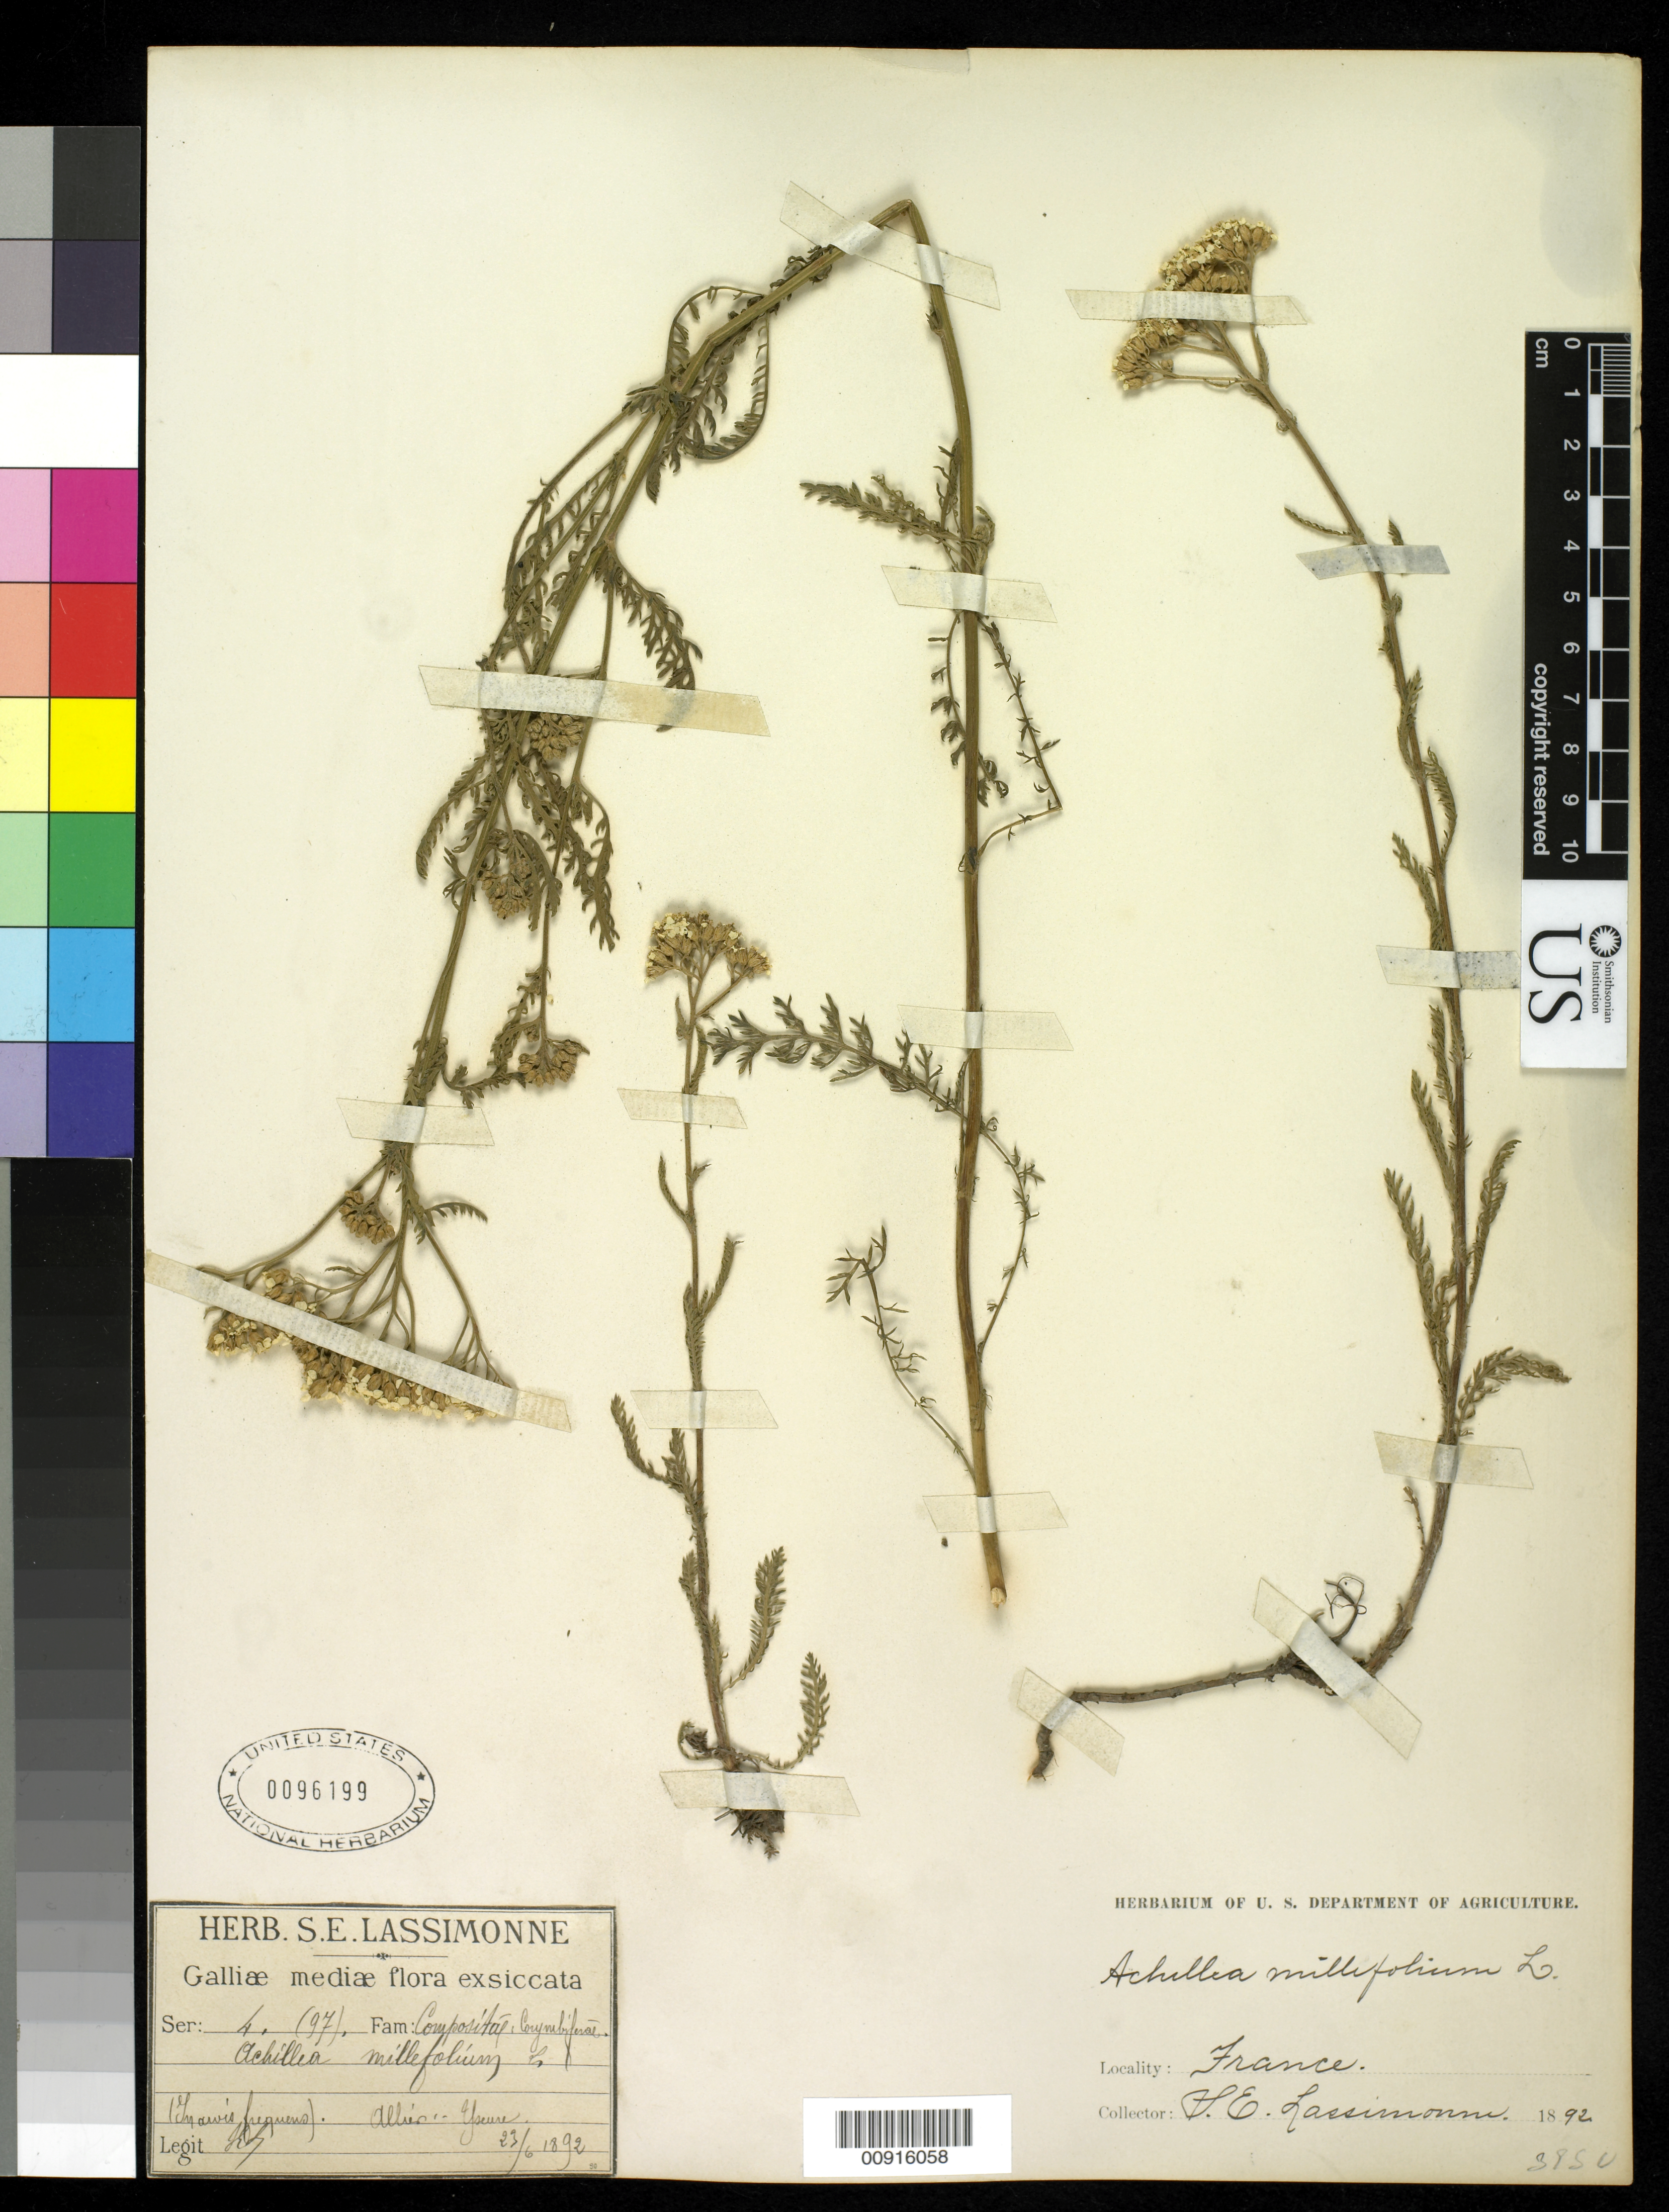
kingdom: Plantae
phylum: Tracheophyta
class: Magnoliopsida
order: Asterales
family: Asteraceae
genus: Achillea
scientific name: Achillea millefolium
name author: L.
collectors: S. Lassimonne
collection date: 1892-06-23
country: France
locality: Allier - Yseure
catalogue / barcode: US 96199